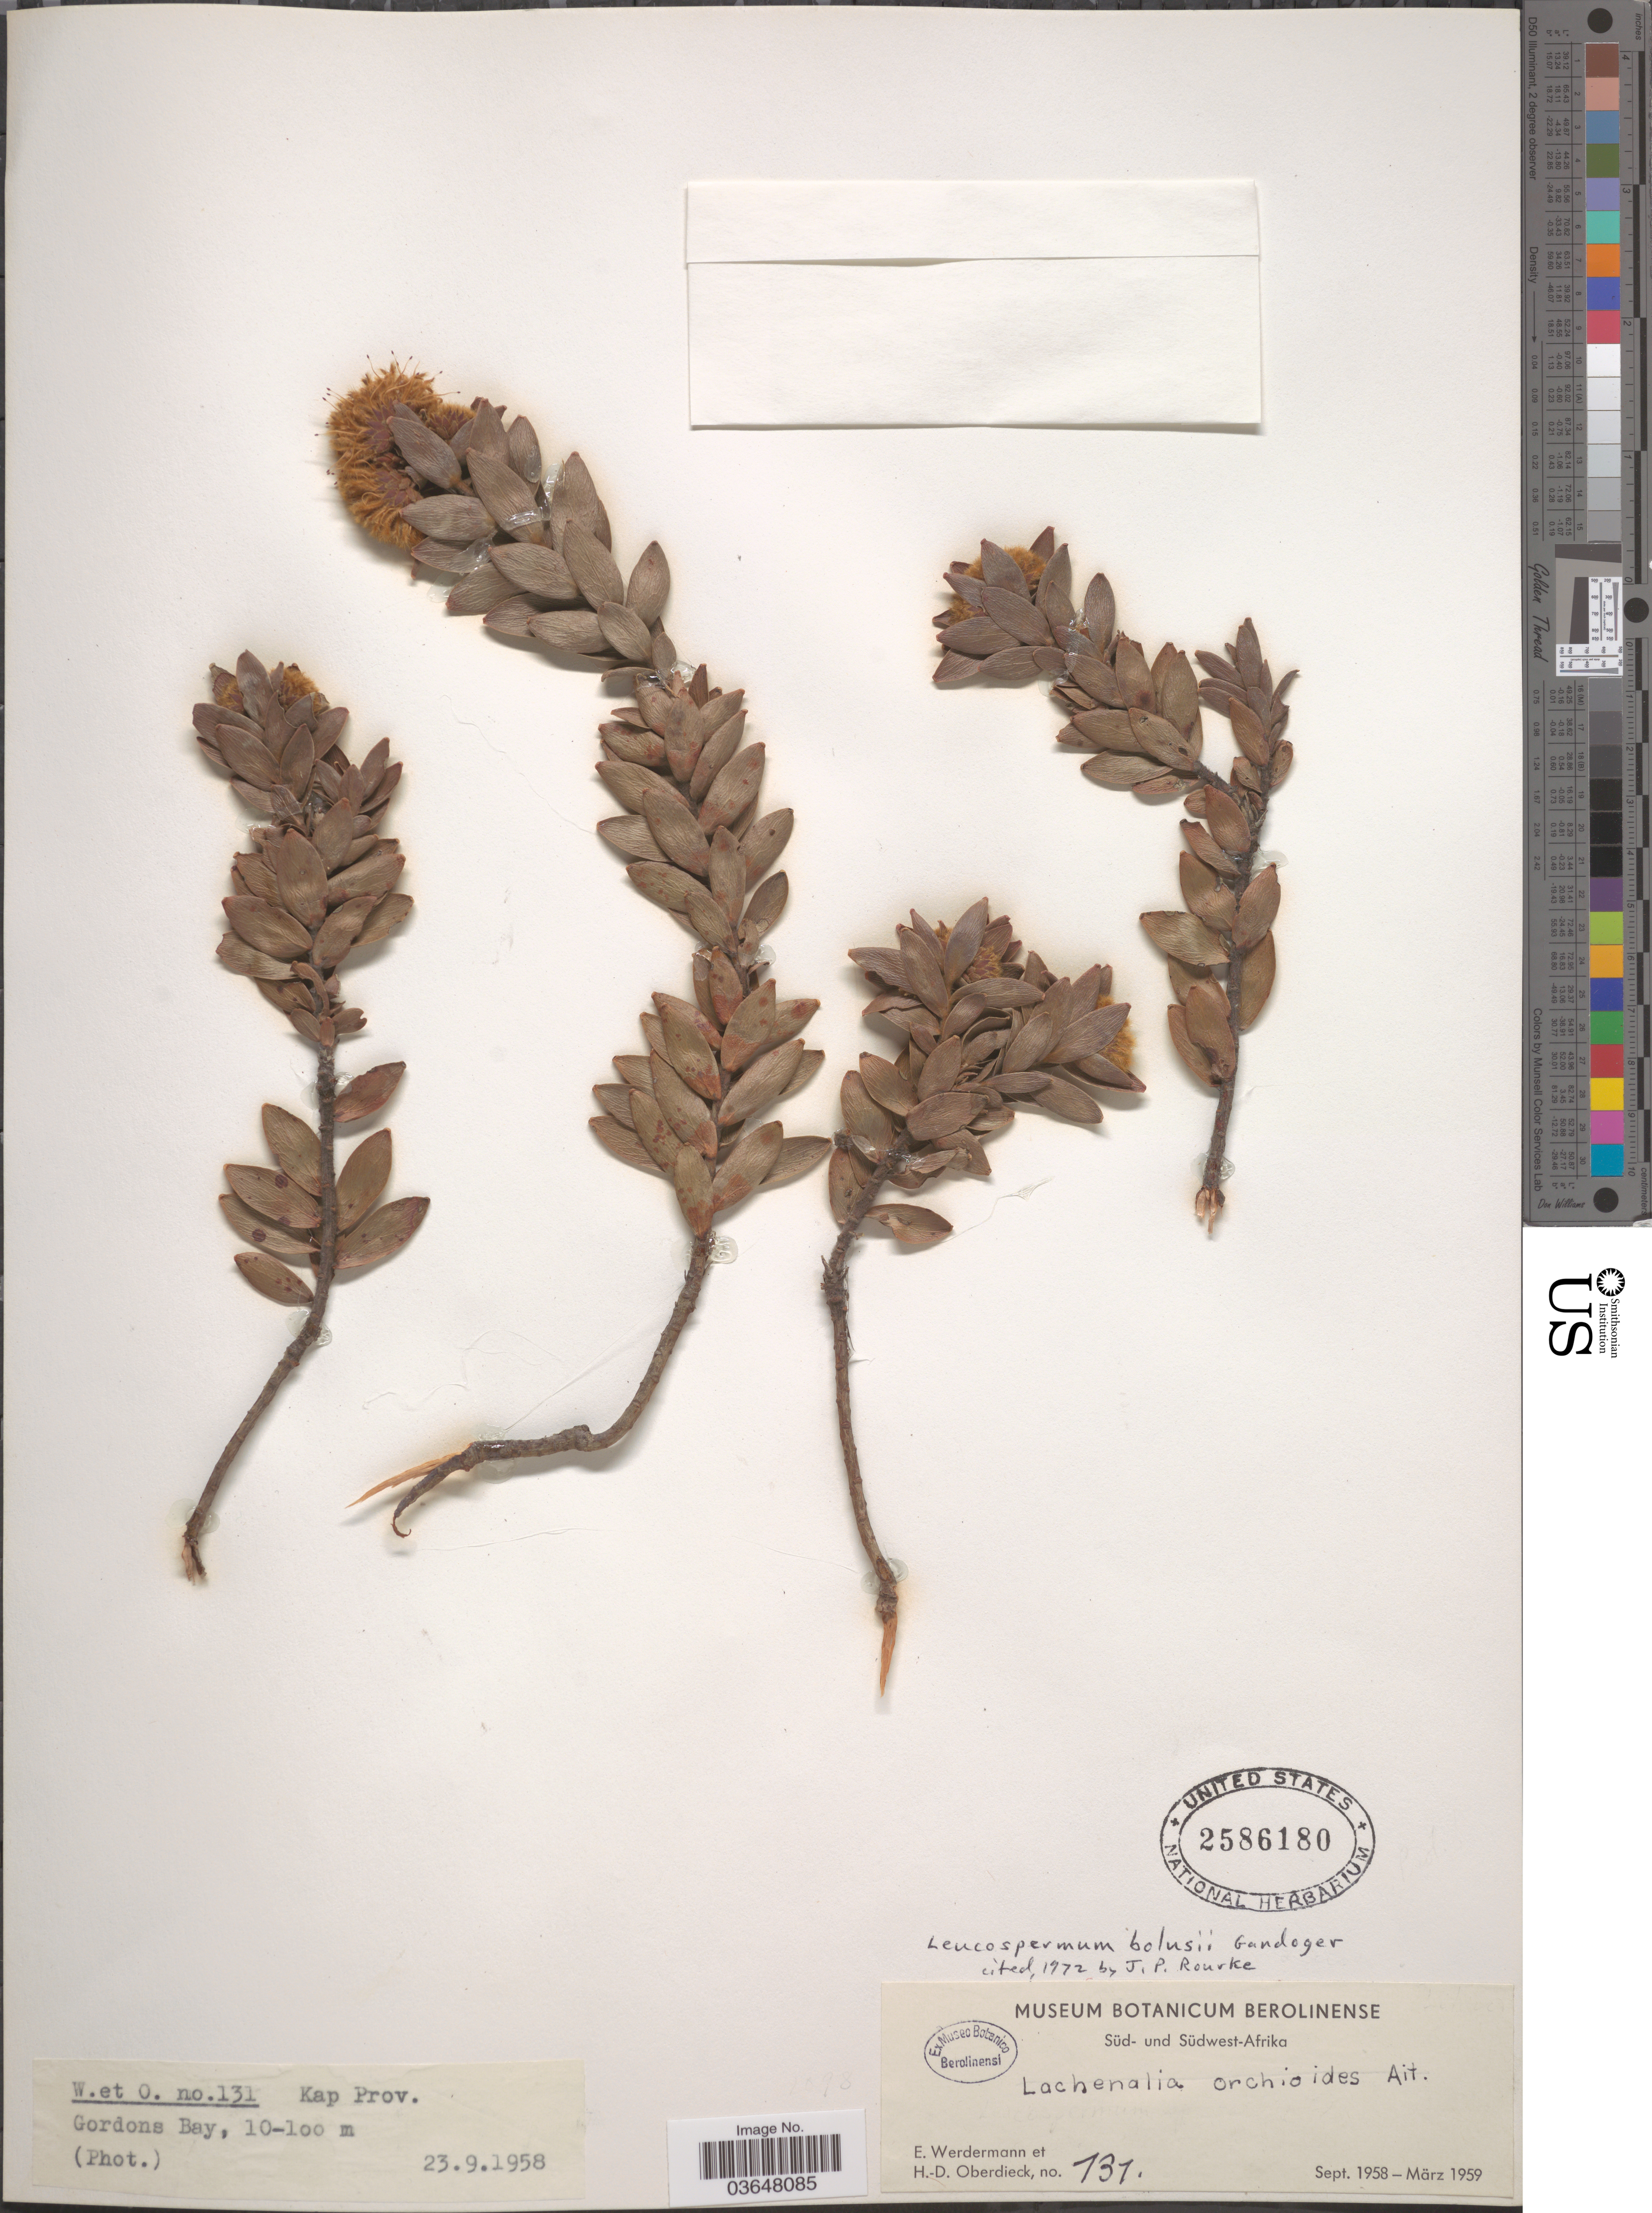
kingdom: Plantae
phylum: Tracheophyta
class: Magnoliopsida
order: Proteales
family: Proteaceae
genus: Leucospermum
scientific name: Leucospermum bolusii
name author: E. Phillips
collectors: E. Werdermann & H. Oberdieck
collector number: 131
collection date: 1958-09-23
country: South Africa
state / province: Western Cape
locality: Kap Prov. Gordons Bay.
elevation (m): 10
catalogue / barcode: US 2586180